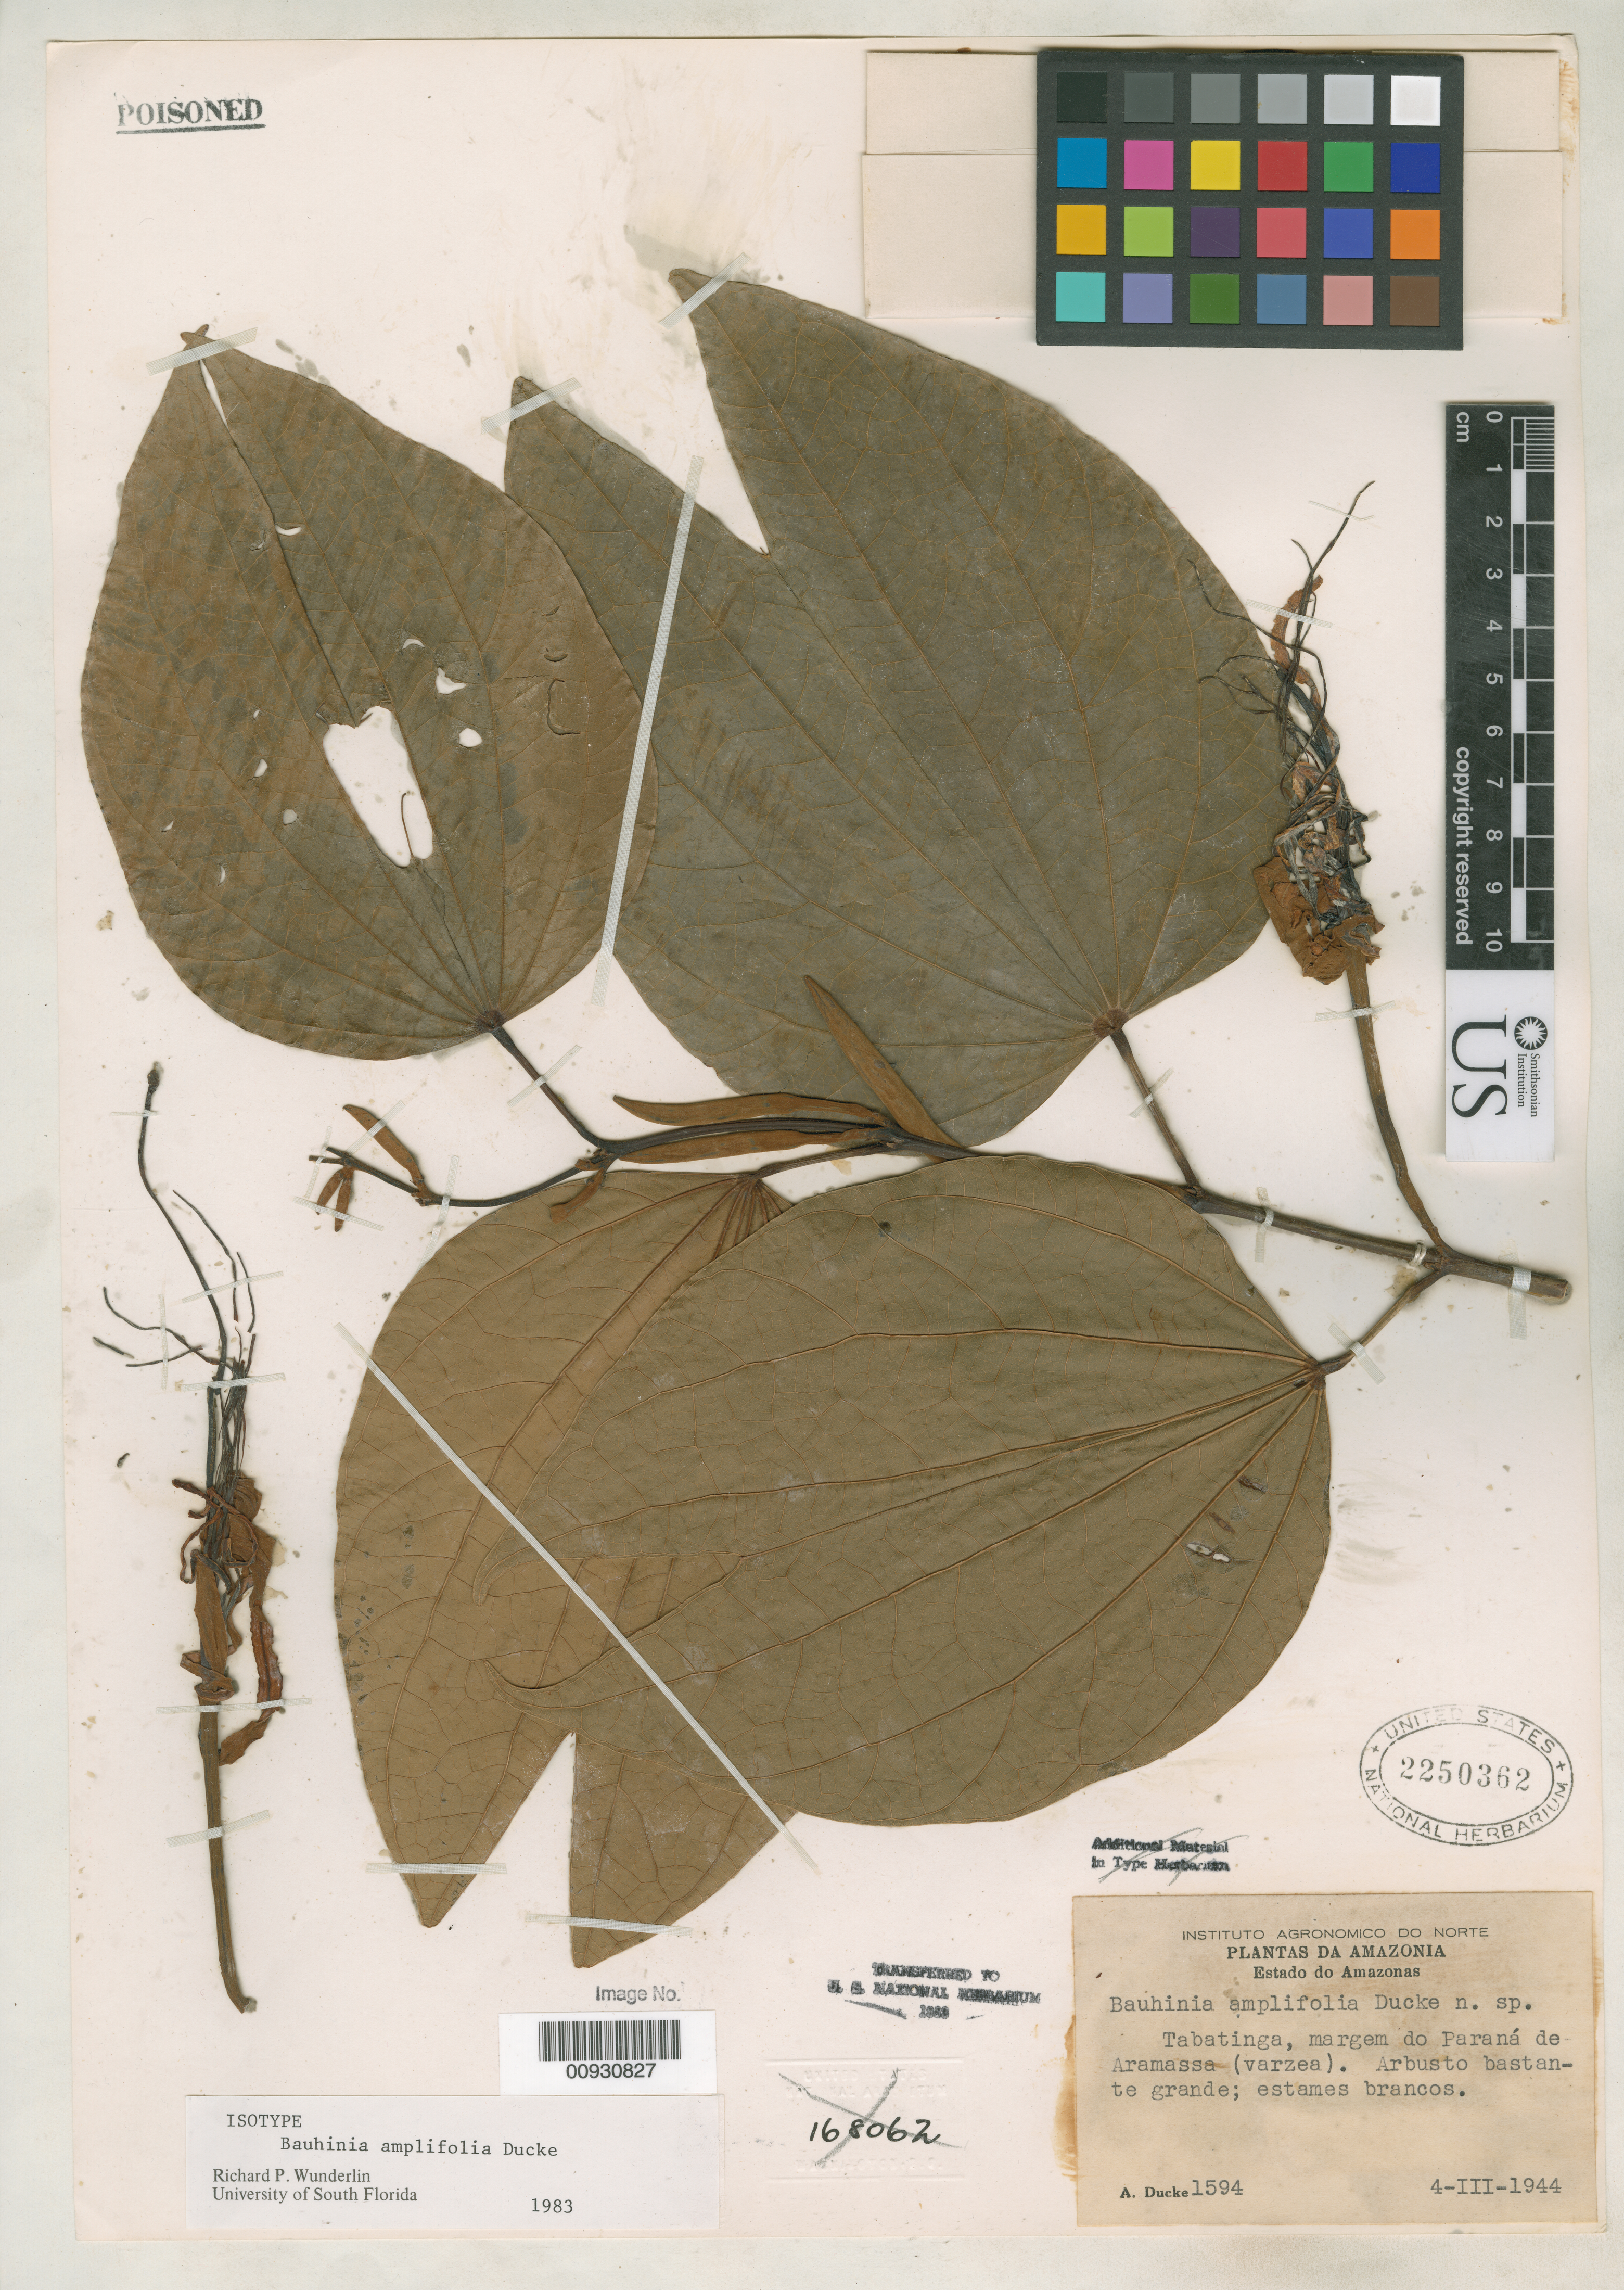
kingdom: Plantae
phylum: Tracheophyta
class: Magnoliopsida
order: Fabales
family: Fabaceae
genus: Bauhinia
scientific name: Bauhinia amplifolia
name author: Ducke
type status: Isotype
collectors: A. Ducke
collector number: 1594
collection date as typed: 04 Mar 1944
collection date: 1944-03-04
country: Brazil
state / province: Amazonas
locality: Tabatinga, margem do Paraná de Aramassa.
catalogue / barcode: US 2250362